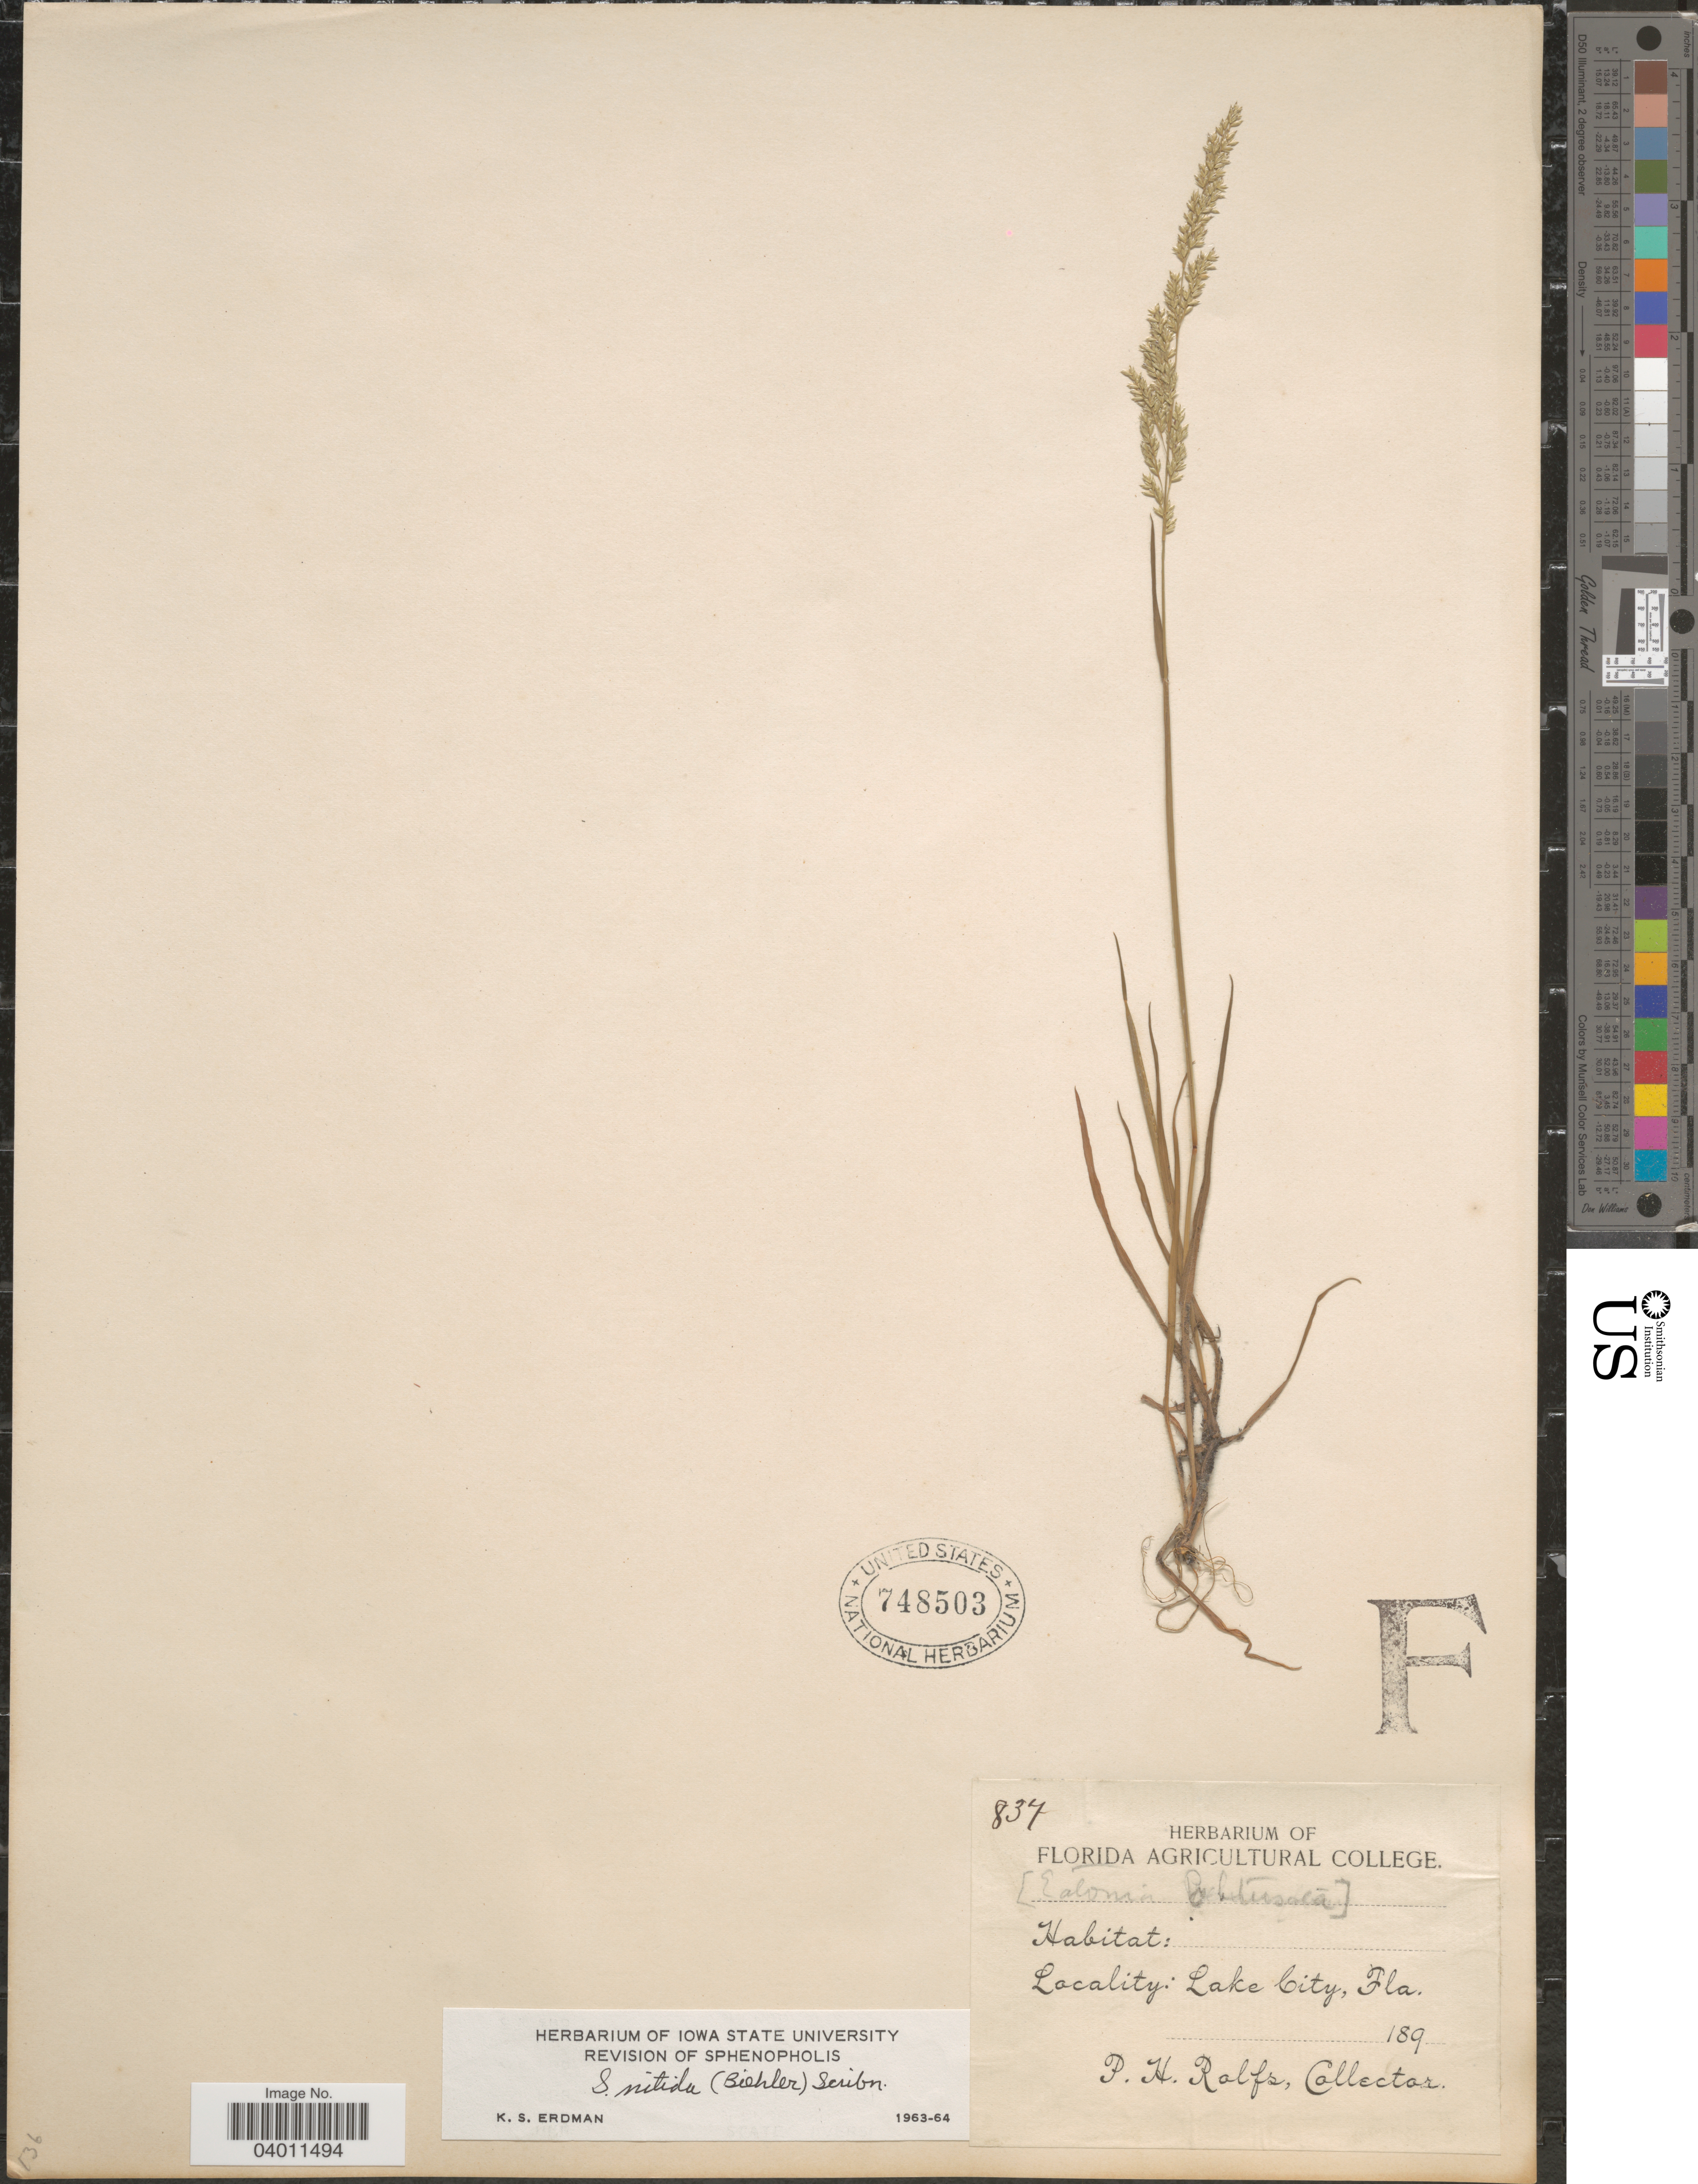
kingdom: Plantae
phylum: Tracheophyta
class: Liliopsida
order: Poales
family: Poaceae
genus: Sphenopholis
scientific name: Sphenopholis nitida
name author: (Biehler) Scribn.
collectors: P. Ralfs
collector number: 837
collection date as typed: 189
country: United States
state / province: Florida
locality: Lake City.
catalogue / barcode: US 748503